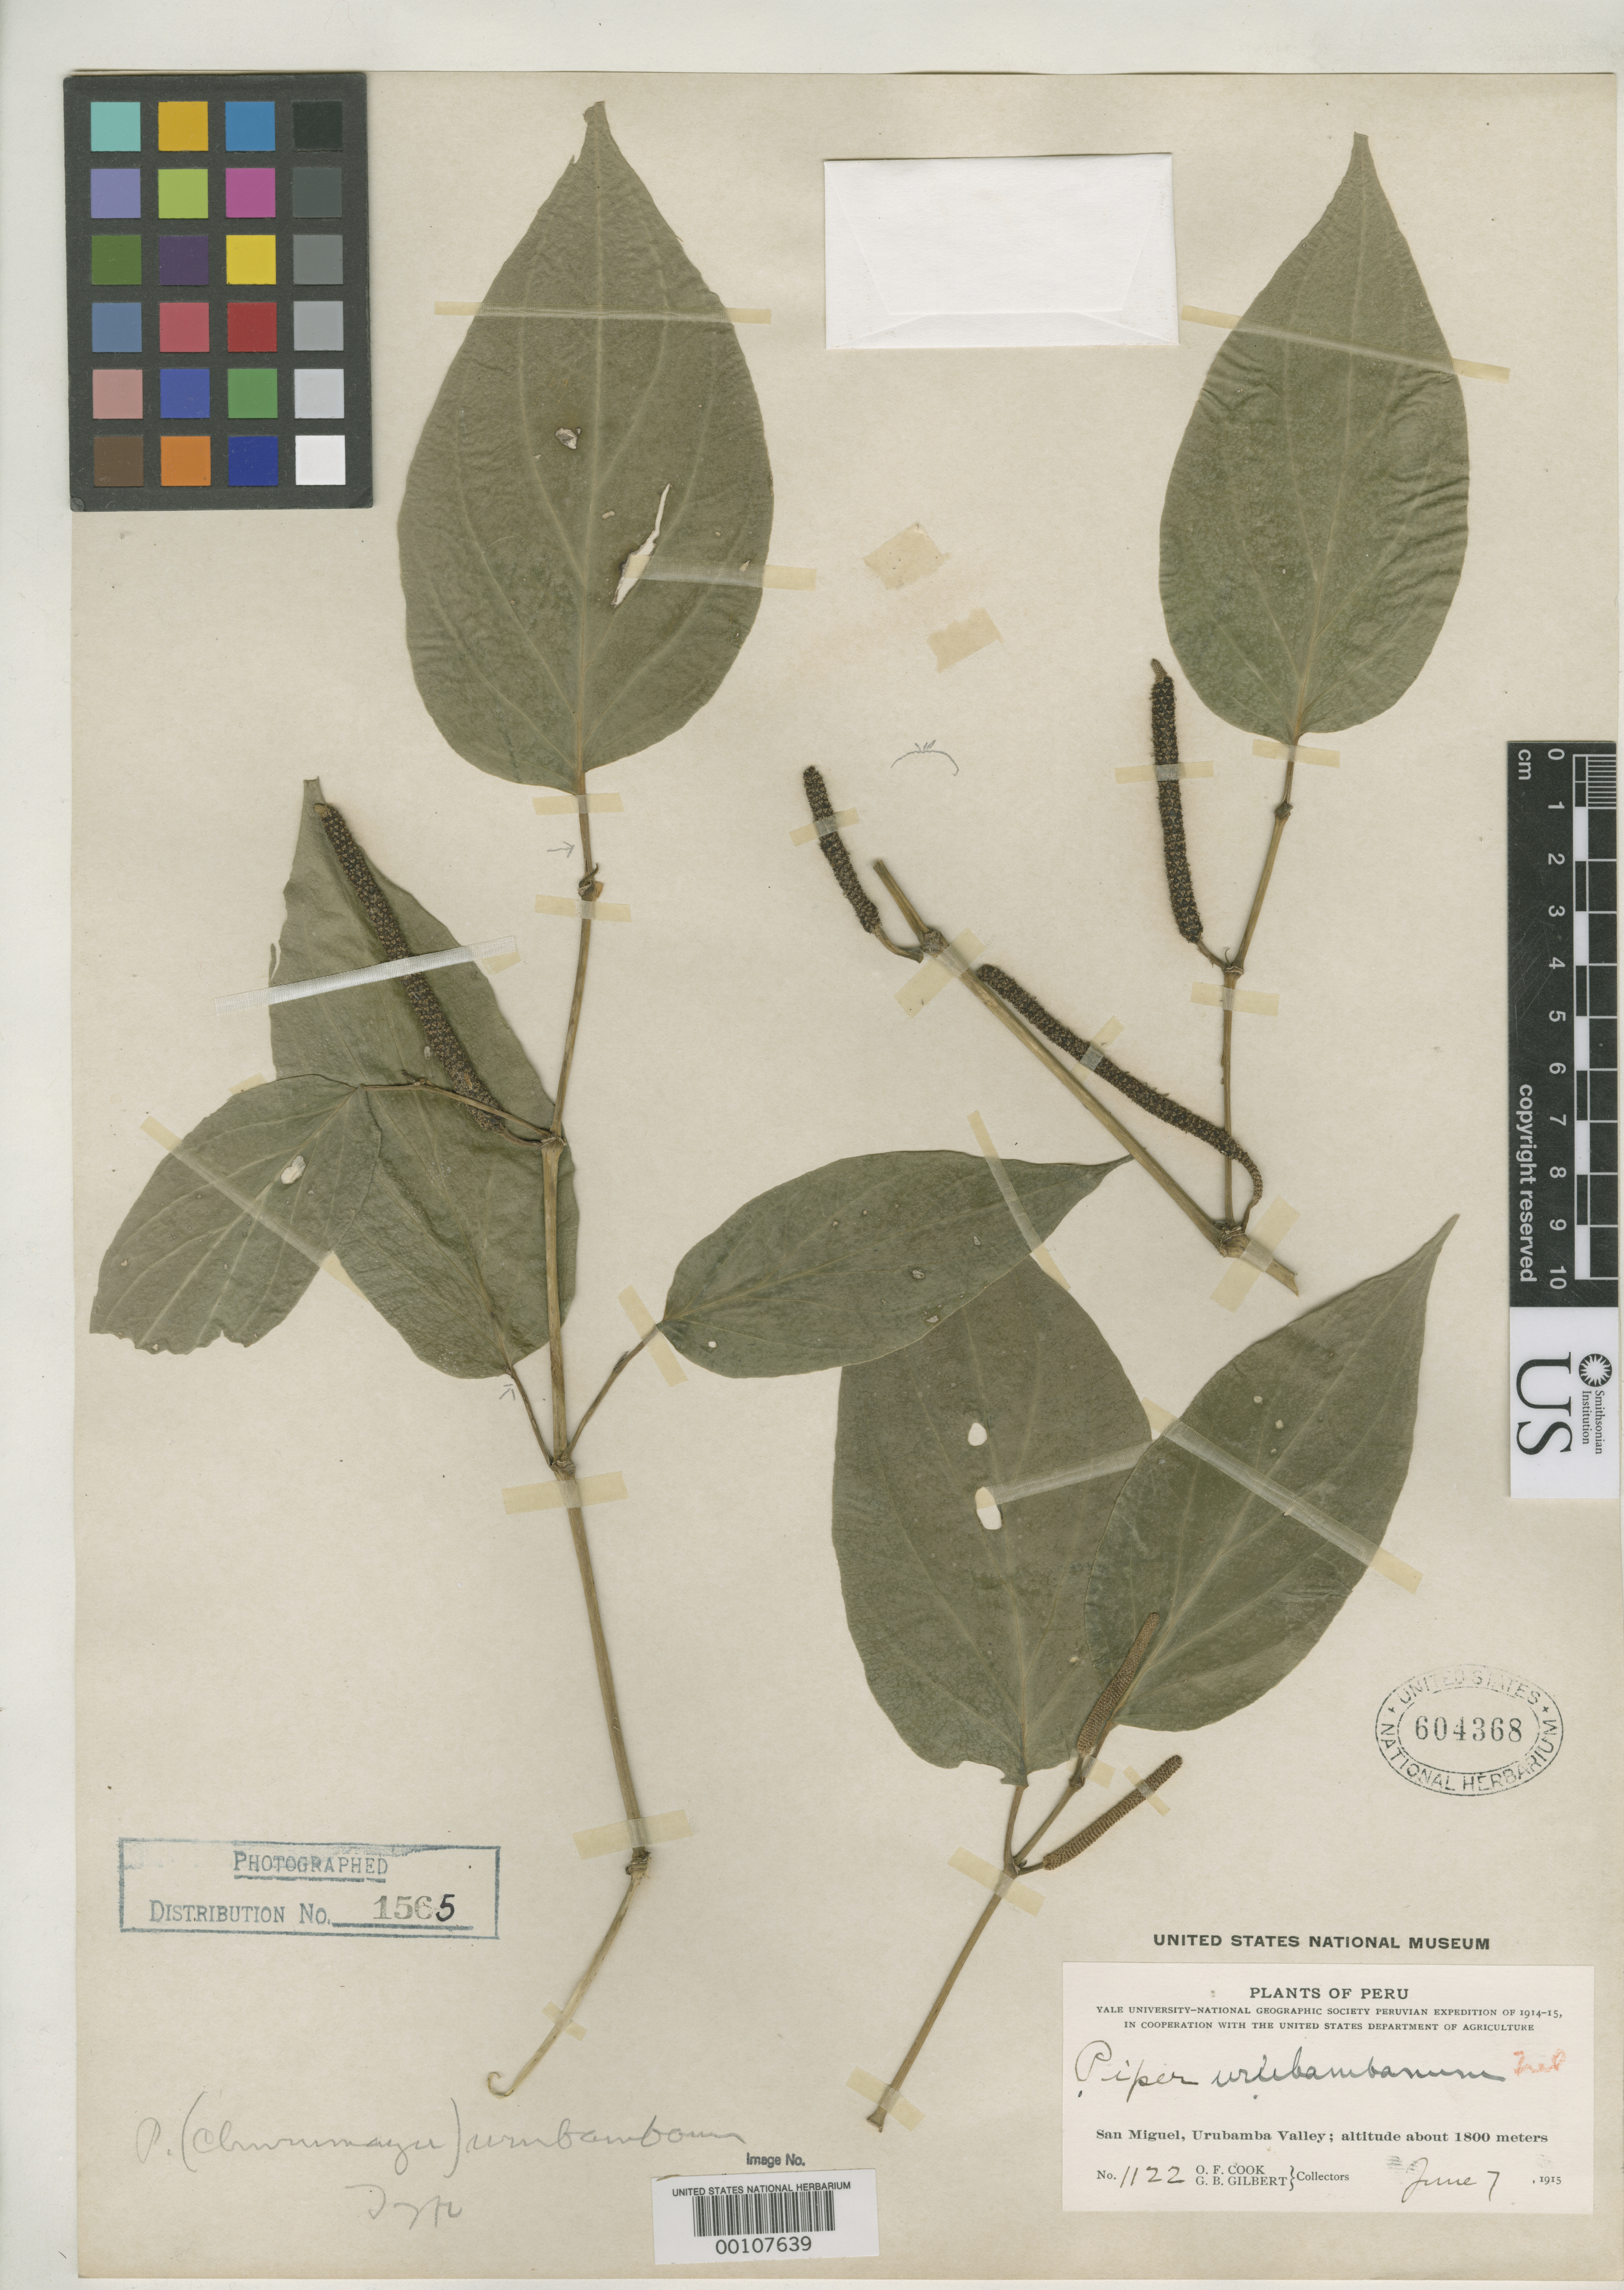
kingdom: Plantae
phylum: Tracheophyta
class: Magnoliopsida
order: Piperales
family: Piperaceae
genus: Piper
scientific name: Piper urubambanum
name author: Trel. in J.F. Macbr.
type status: Holotype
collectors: O. F. Cook & G. B. Gilbert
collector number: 1122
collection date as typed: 07 Jun 1915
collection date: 1915-06-07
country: Peru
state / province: Cusco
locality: San Miguel, Urubamba Valley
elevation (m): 1800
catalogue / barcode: US 604368